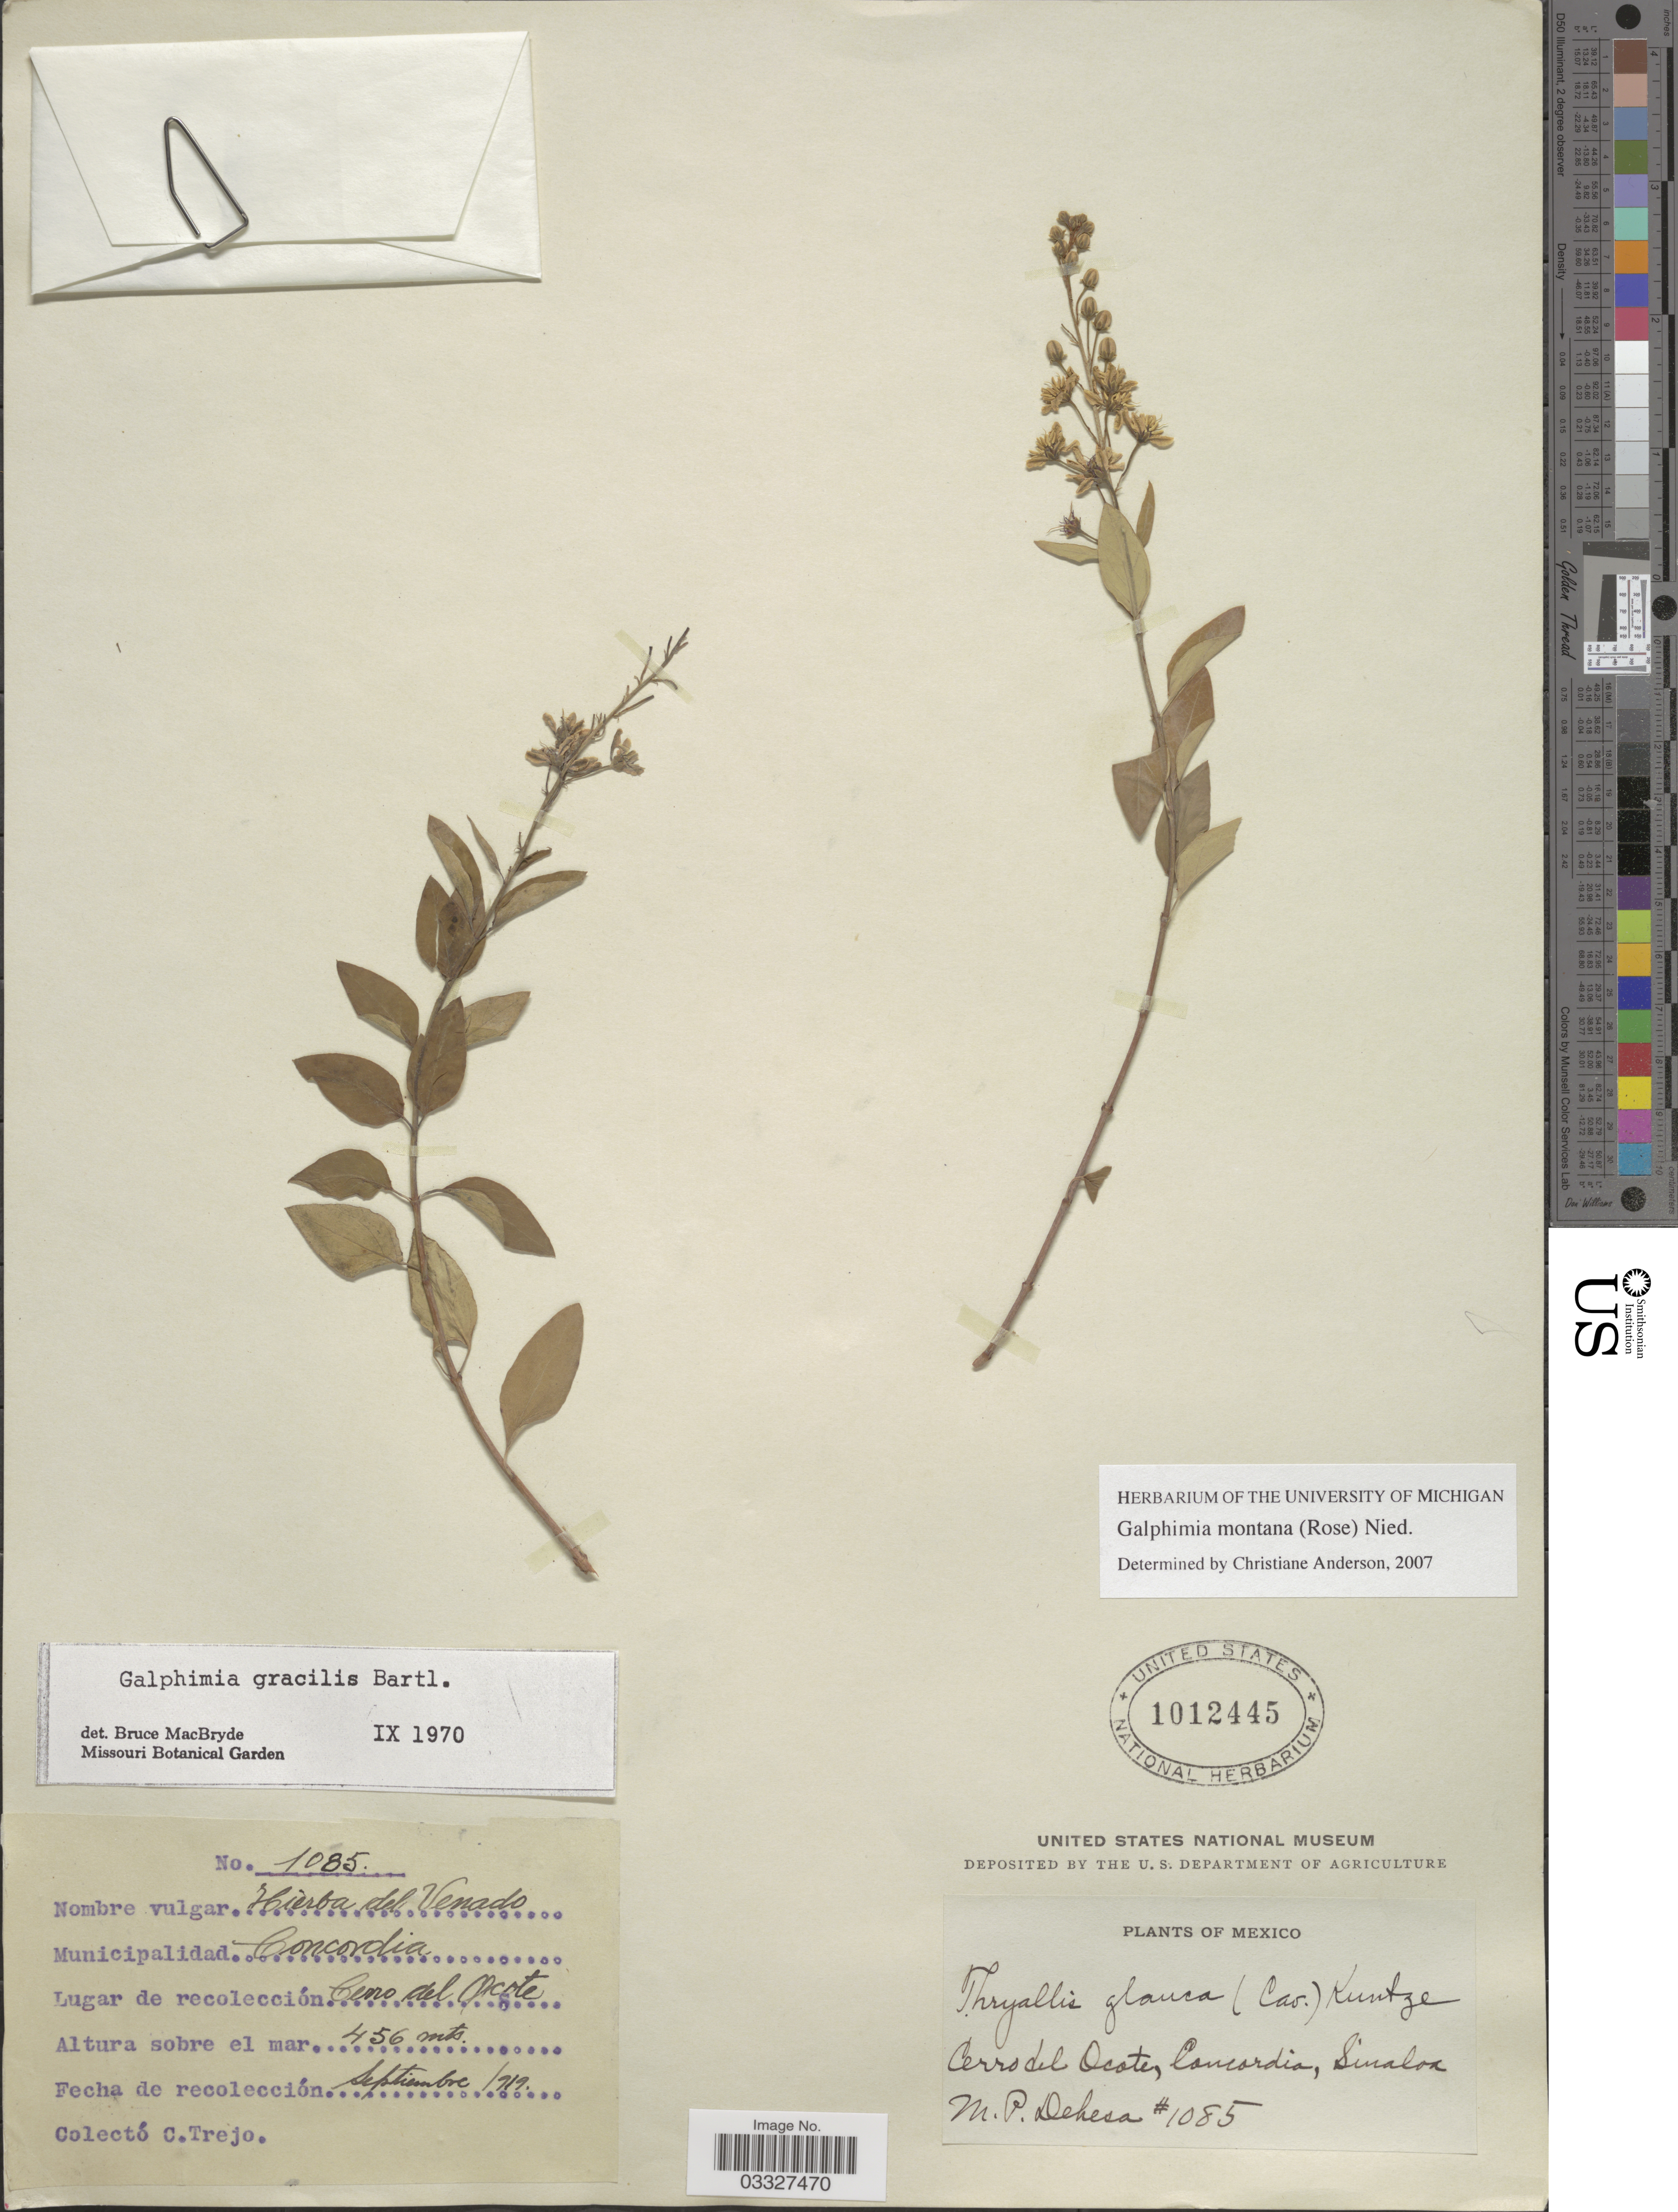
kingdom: Plantae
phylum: Tracheophyta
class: Magnoliopsida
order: Malpighiales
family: Malpighiaceae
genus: Galphimia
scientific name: Galphimia montana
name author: (Rose) Nied.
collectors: C. Trejo & M. Dekesa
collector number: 1085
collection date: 1919-09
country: Mexico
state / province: Sinaloa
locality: Municipalidad. Concordia. Cerro del Ocote.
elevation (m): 456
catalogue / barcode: US 1012445